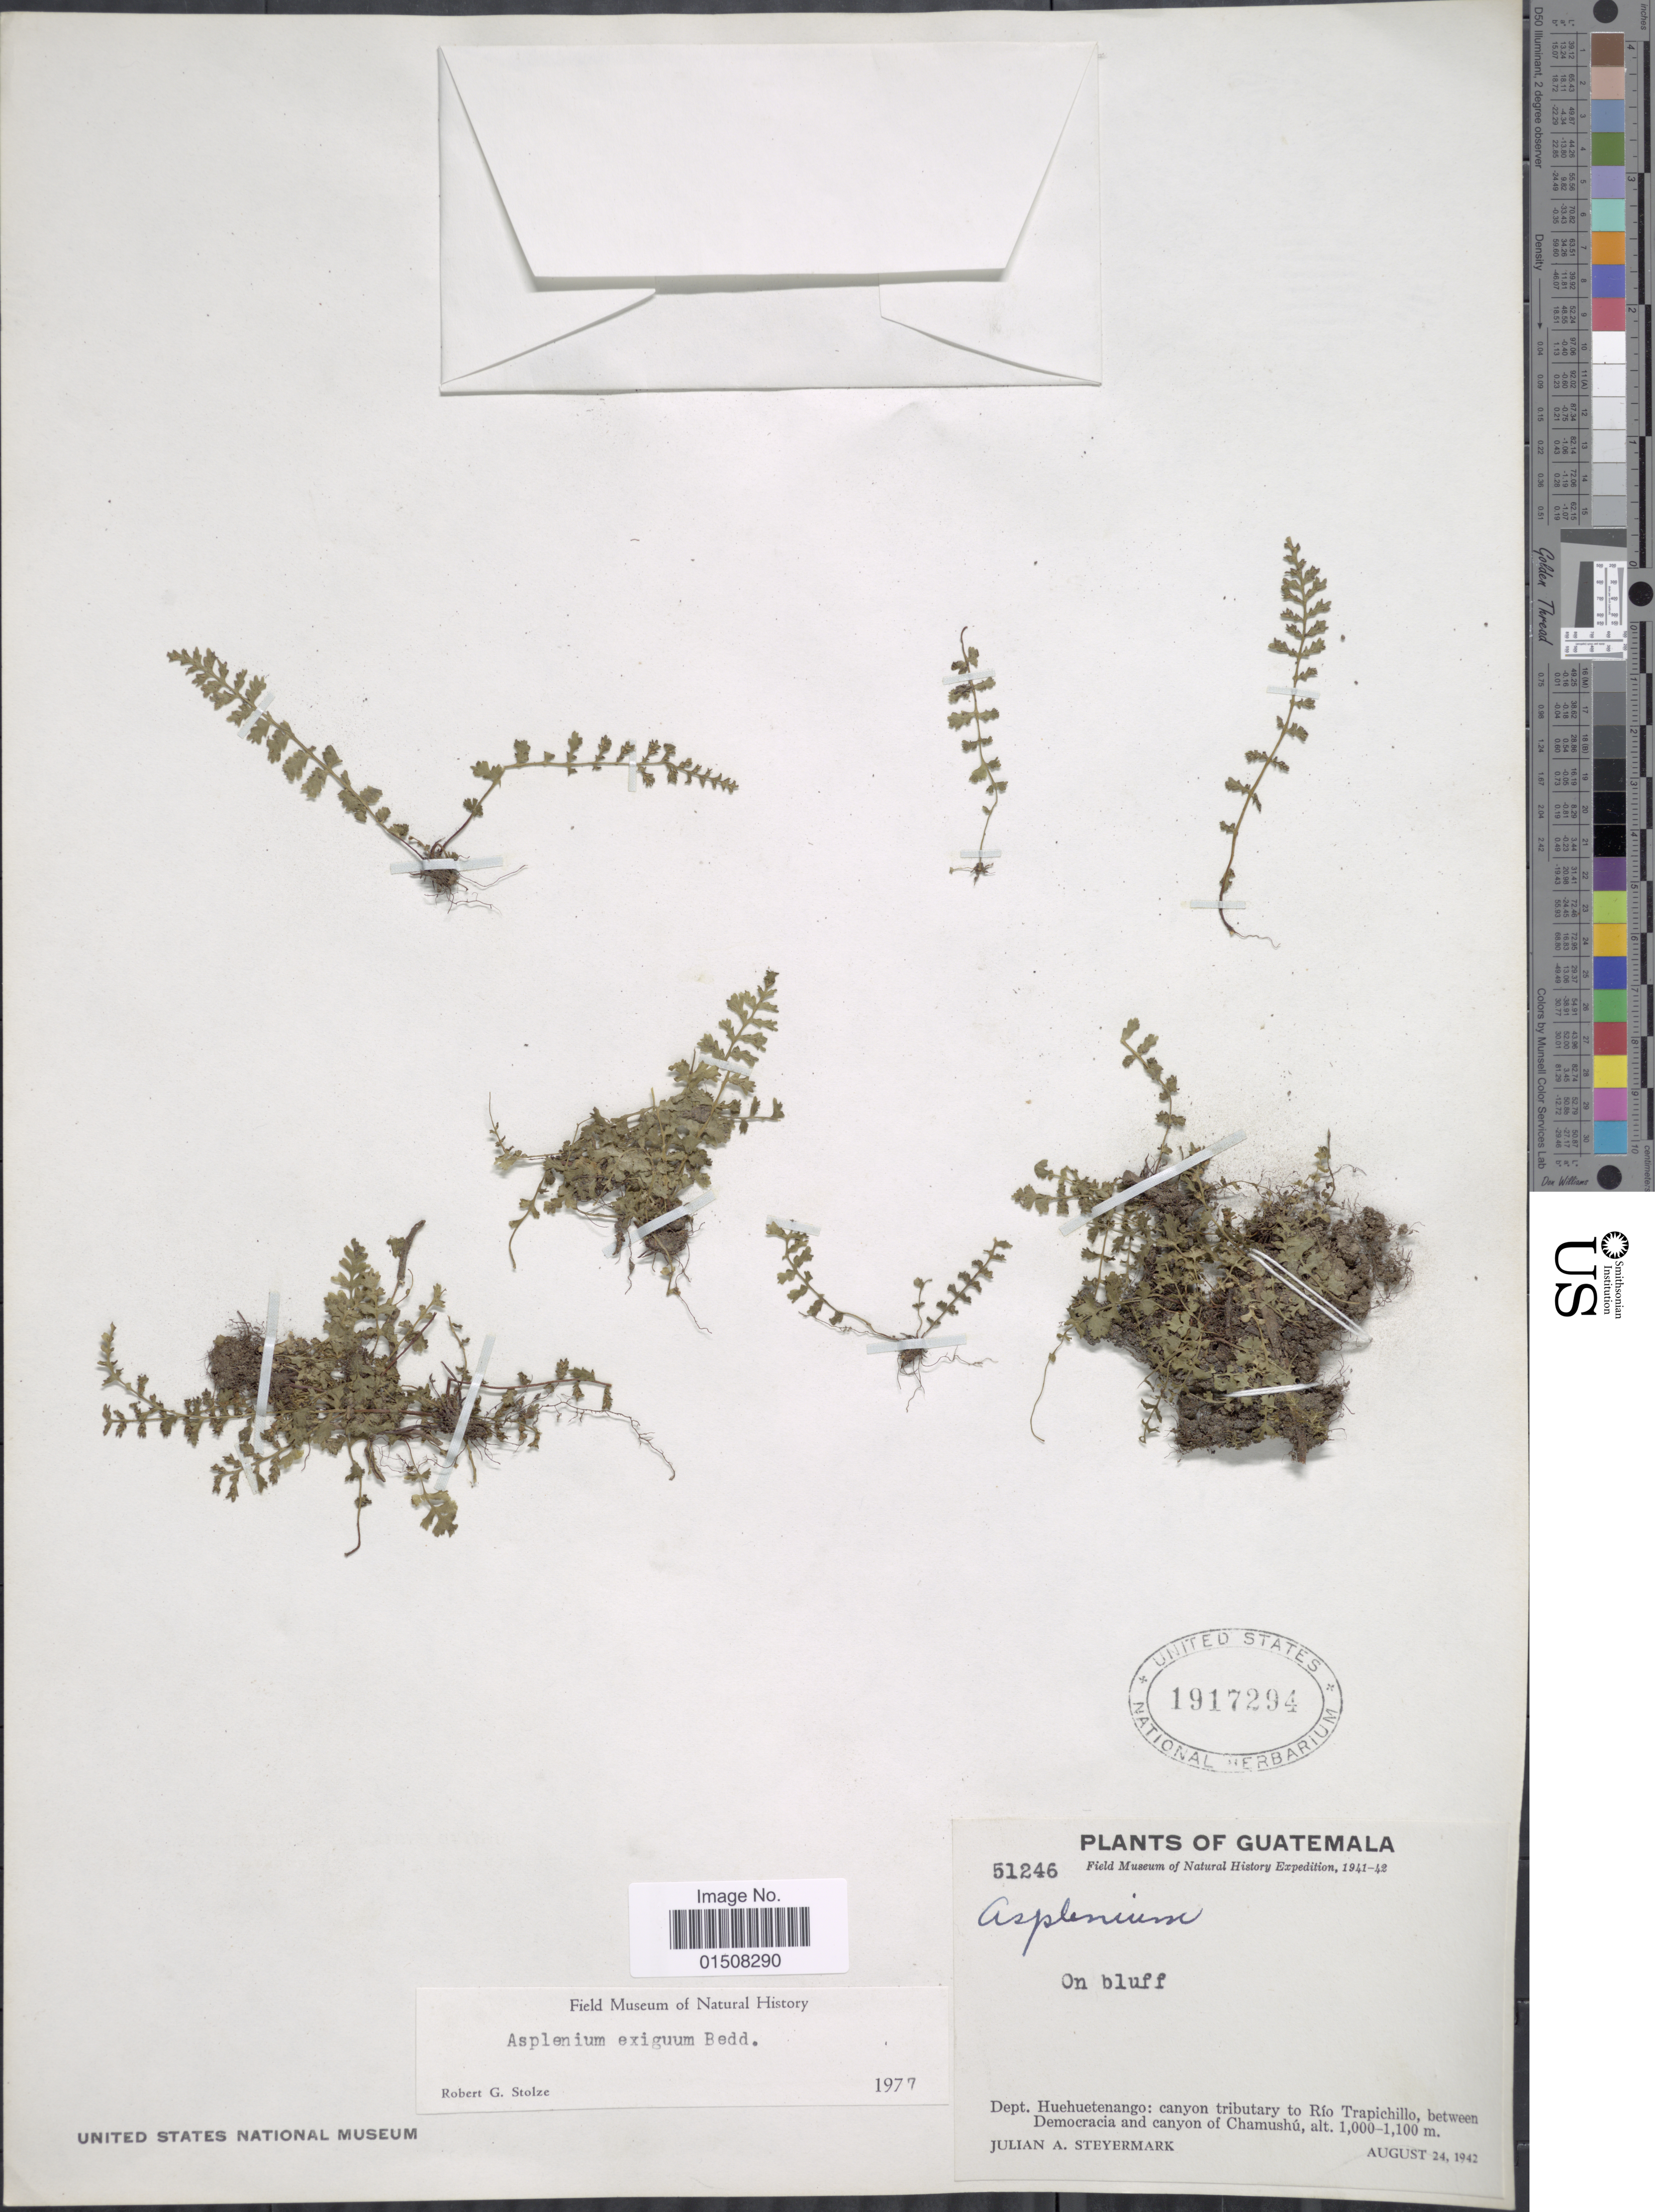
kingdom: Plantae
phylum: Tracheophyta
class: Polypodiopsida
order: Polypodiales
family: Aspleniaceae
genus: Asplenium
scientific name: Asplenium trichomanes-dentatum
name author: L.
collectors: J. Steyermark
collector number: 51246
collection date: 1942-08-24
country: Guatemala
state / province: Huehuetenango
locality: Canyon tributary to Rio Trapichillo, between Democracia and canyon of Chamushú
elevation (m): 1000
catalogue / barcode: US 1917294